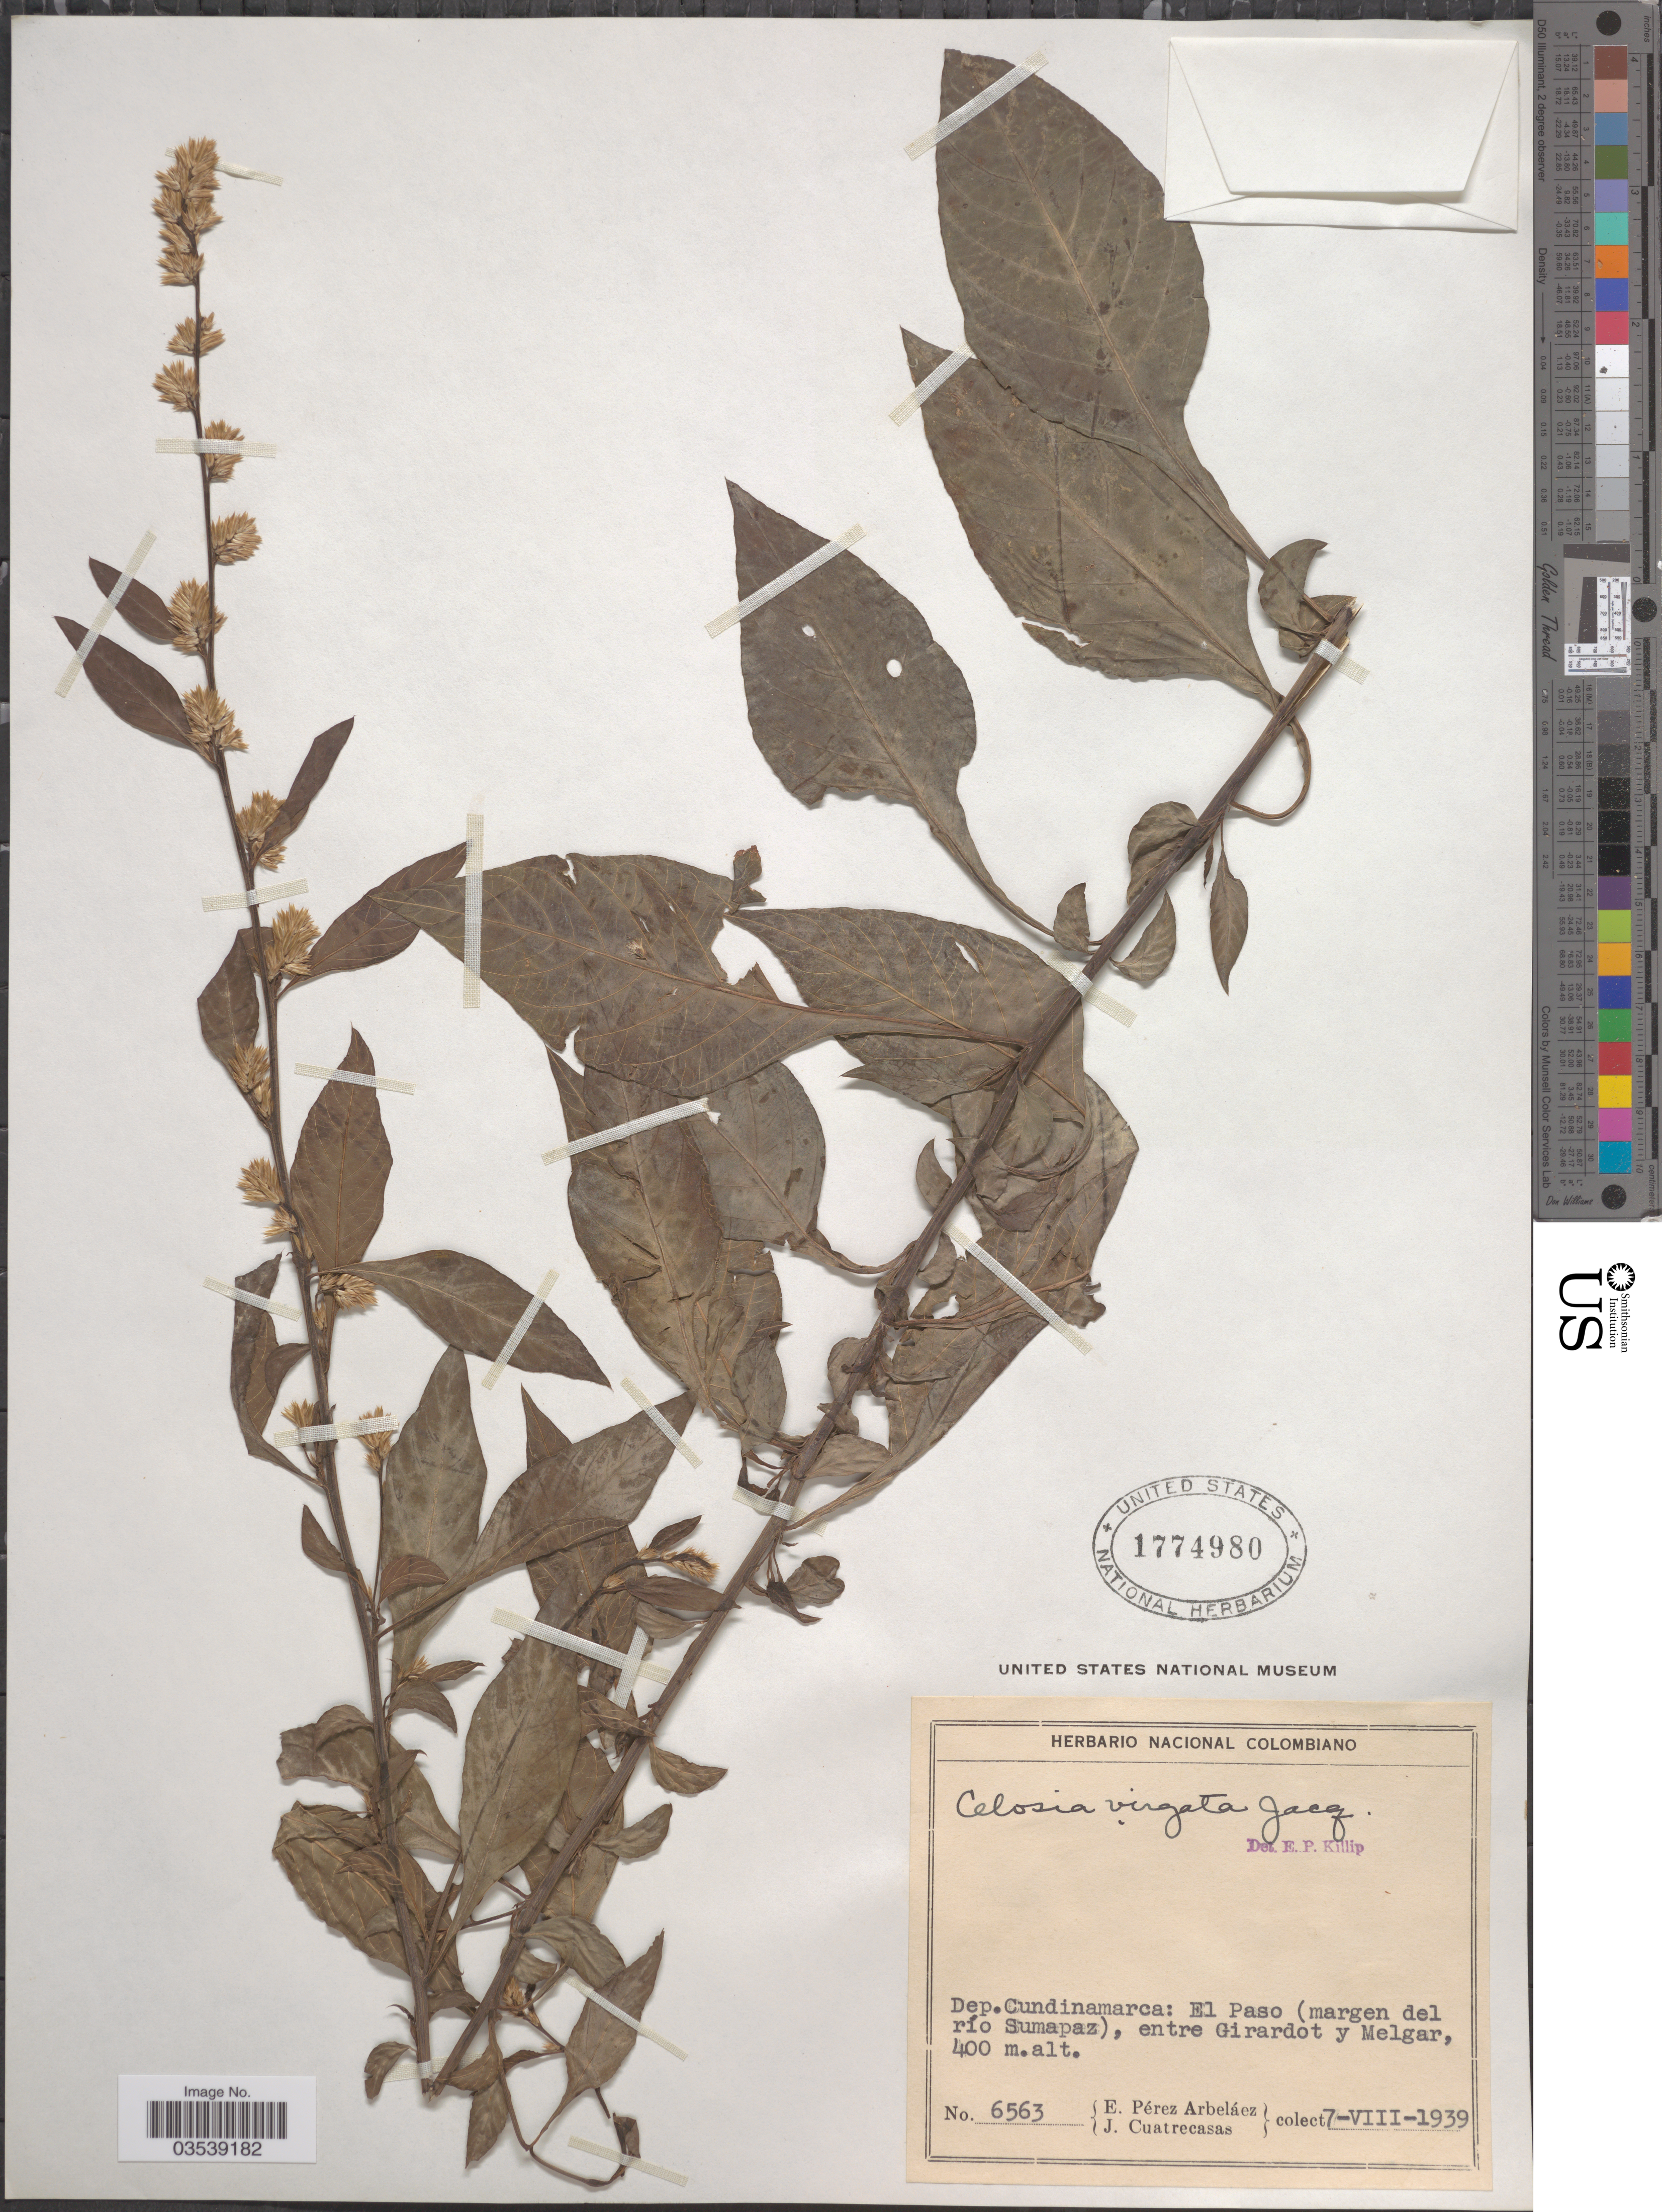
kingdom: Plantae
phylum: Tracheophyta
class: Magnoliopsida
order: Caryophyllales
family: Amaranthaceae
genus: Celosia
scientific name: Celosia virgata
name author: Jacq.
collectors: E. Pérez Arbeláez & J. Cuatrecasas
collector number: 6563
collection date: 1939-08-07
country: Colombia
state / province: Cundinamarca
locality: Dep. Cundinamarca: El Paso (margen del río Sumapaz), entre Girardot y Melgar.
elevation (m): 400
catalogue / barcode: US 1774980